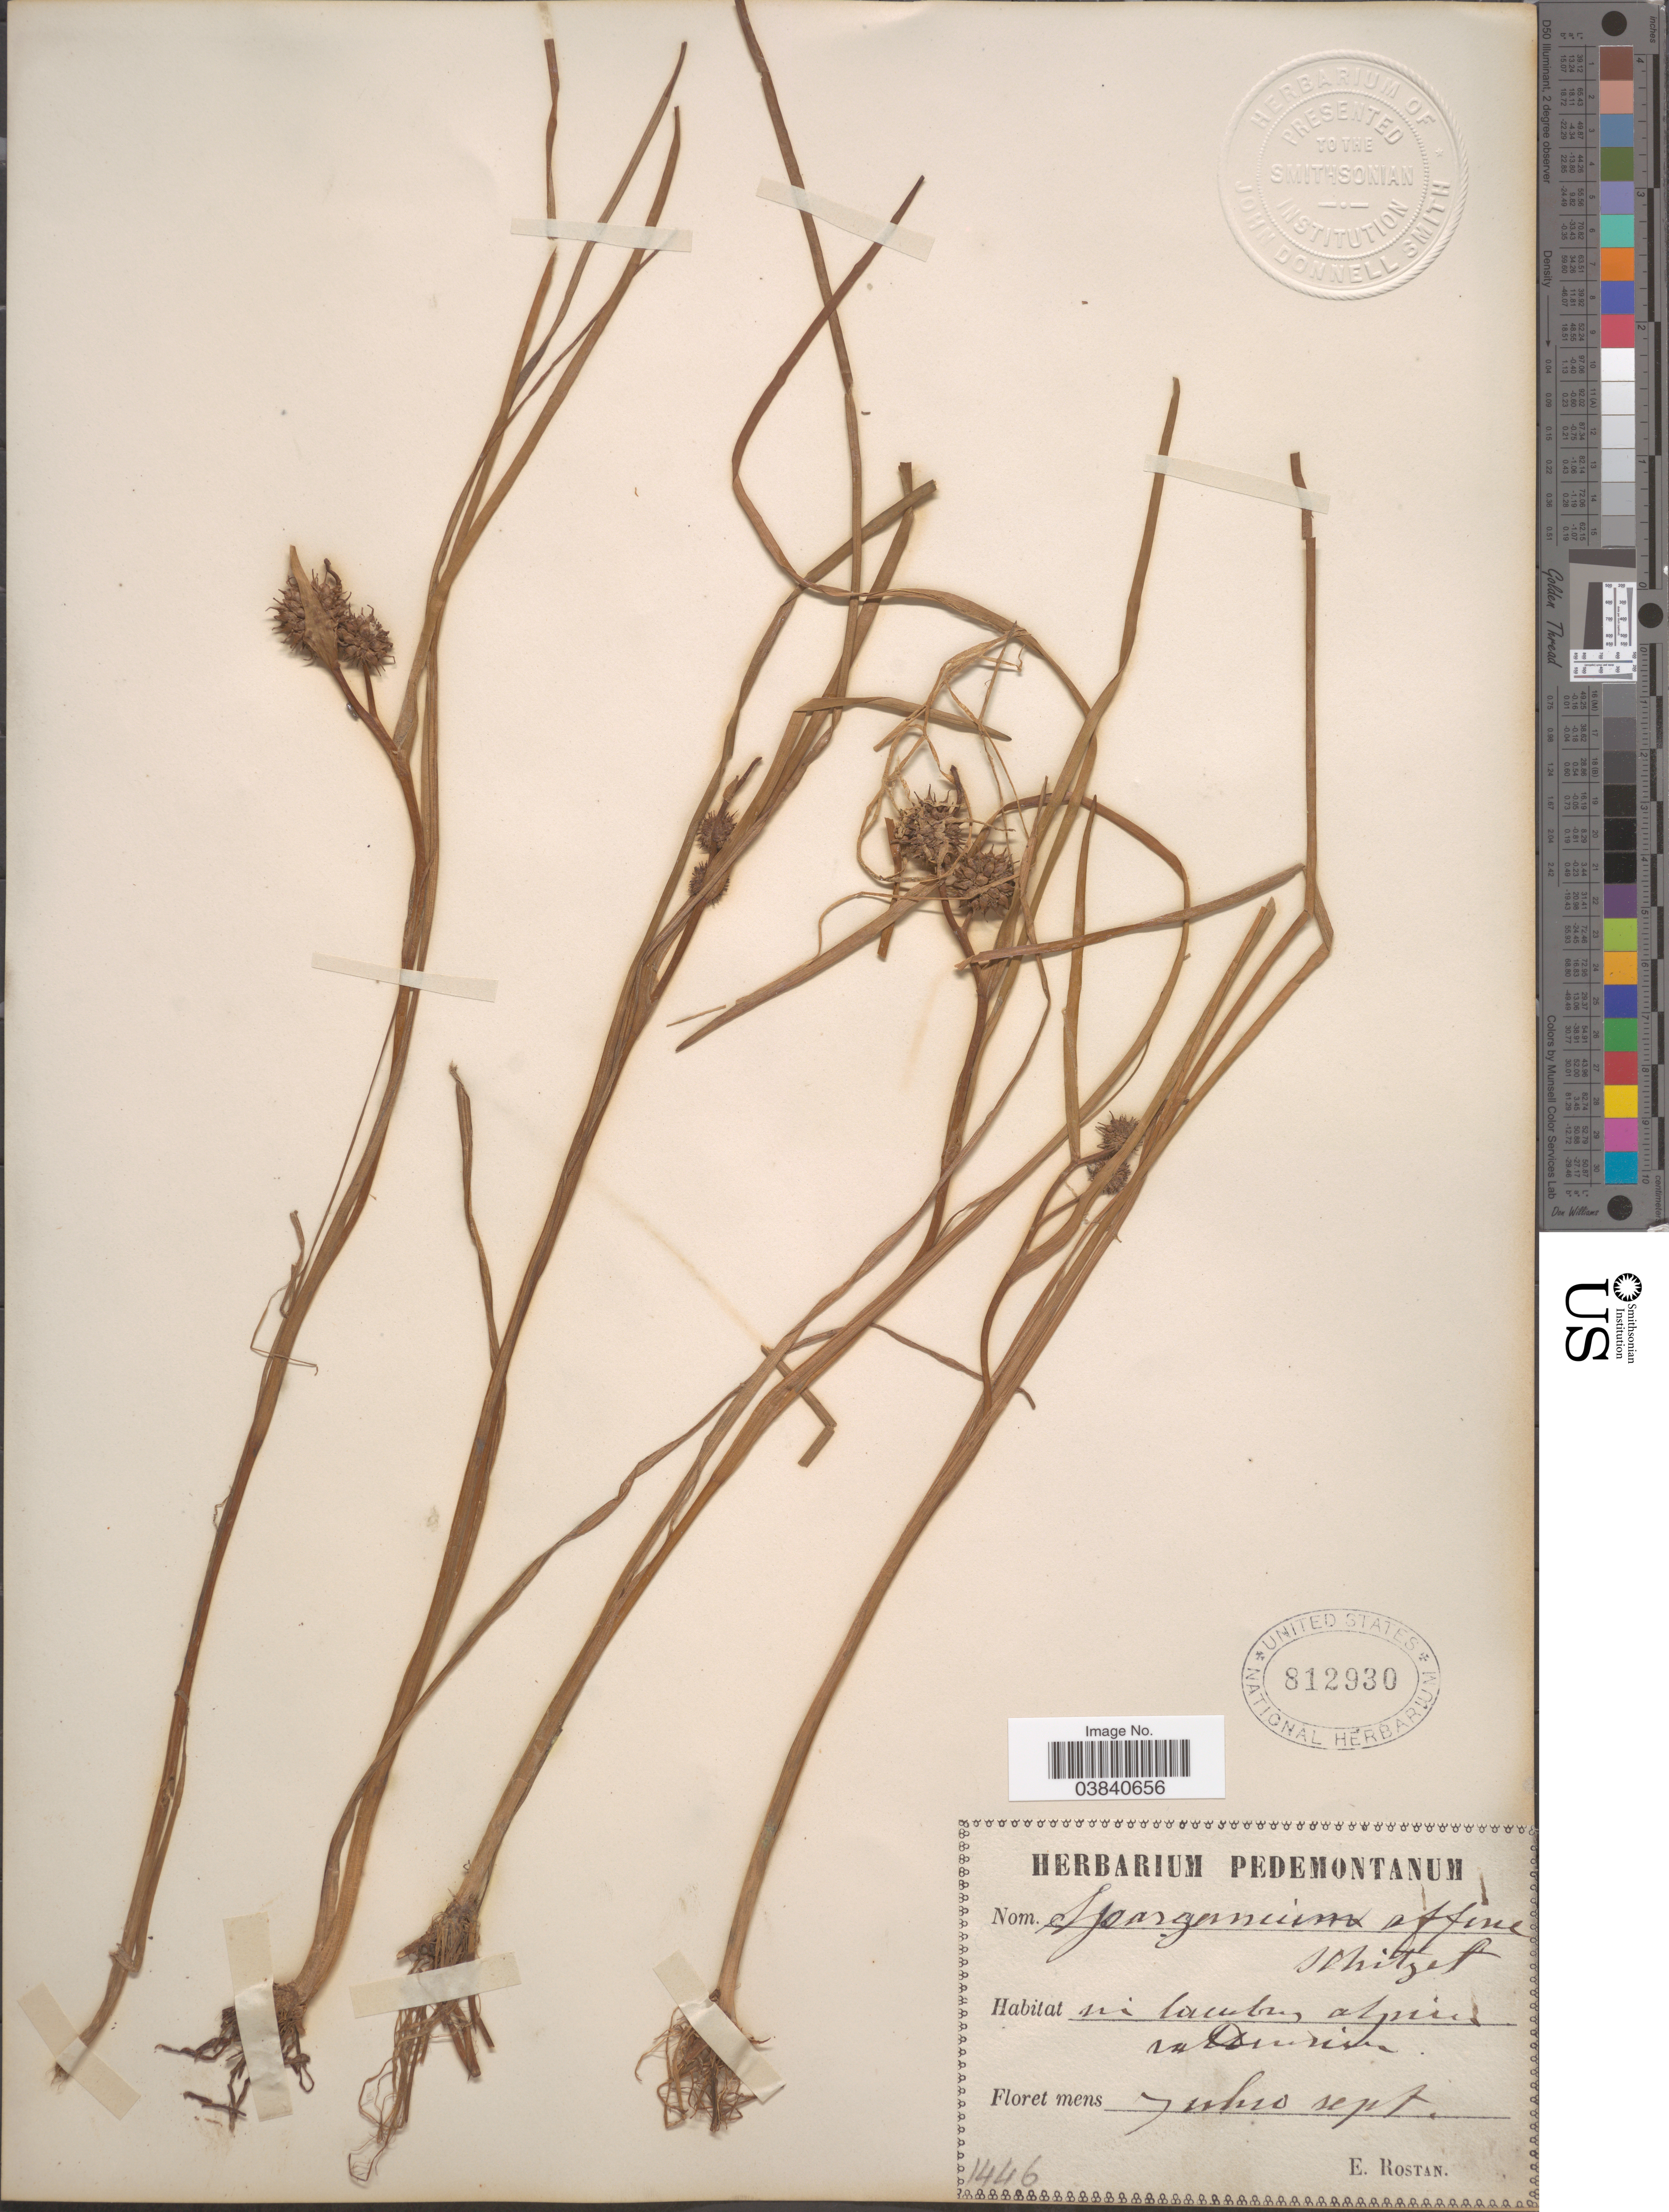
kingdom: Plantae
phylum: Tracheophyta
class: Liliopsida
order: Poales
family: Typhaceae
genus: Sparganium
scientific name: Sparganium affine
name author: Schnizl.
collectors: E. Rostan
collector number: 1446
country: Italy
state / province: Piedmont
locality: Pedemontanum.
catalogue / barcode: US 812930